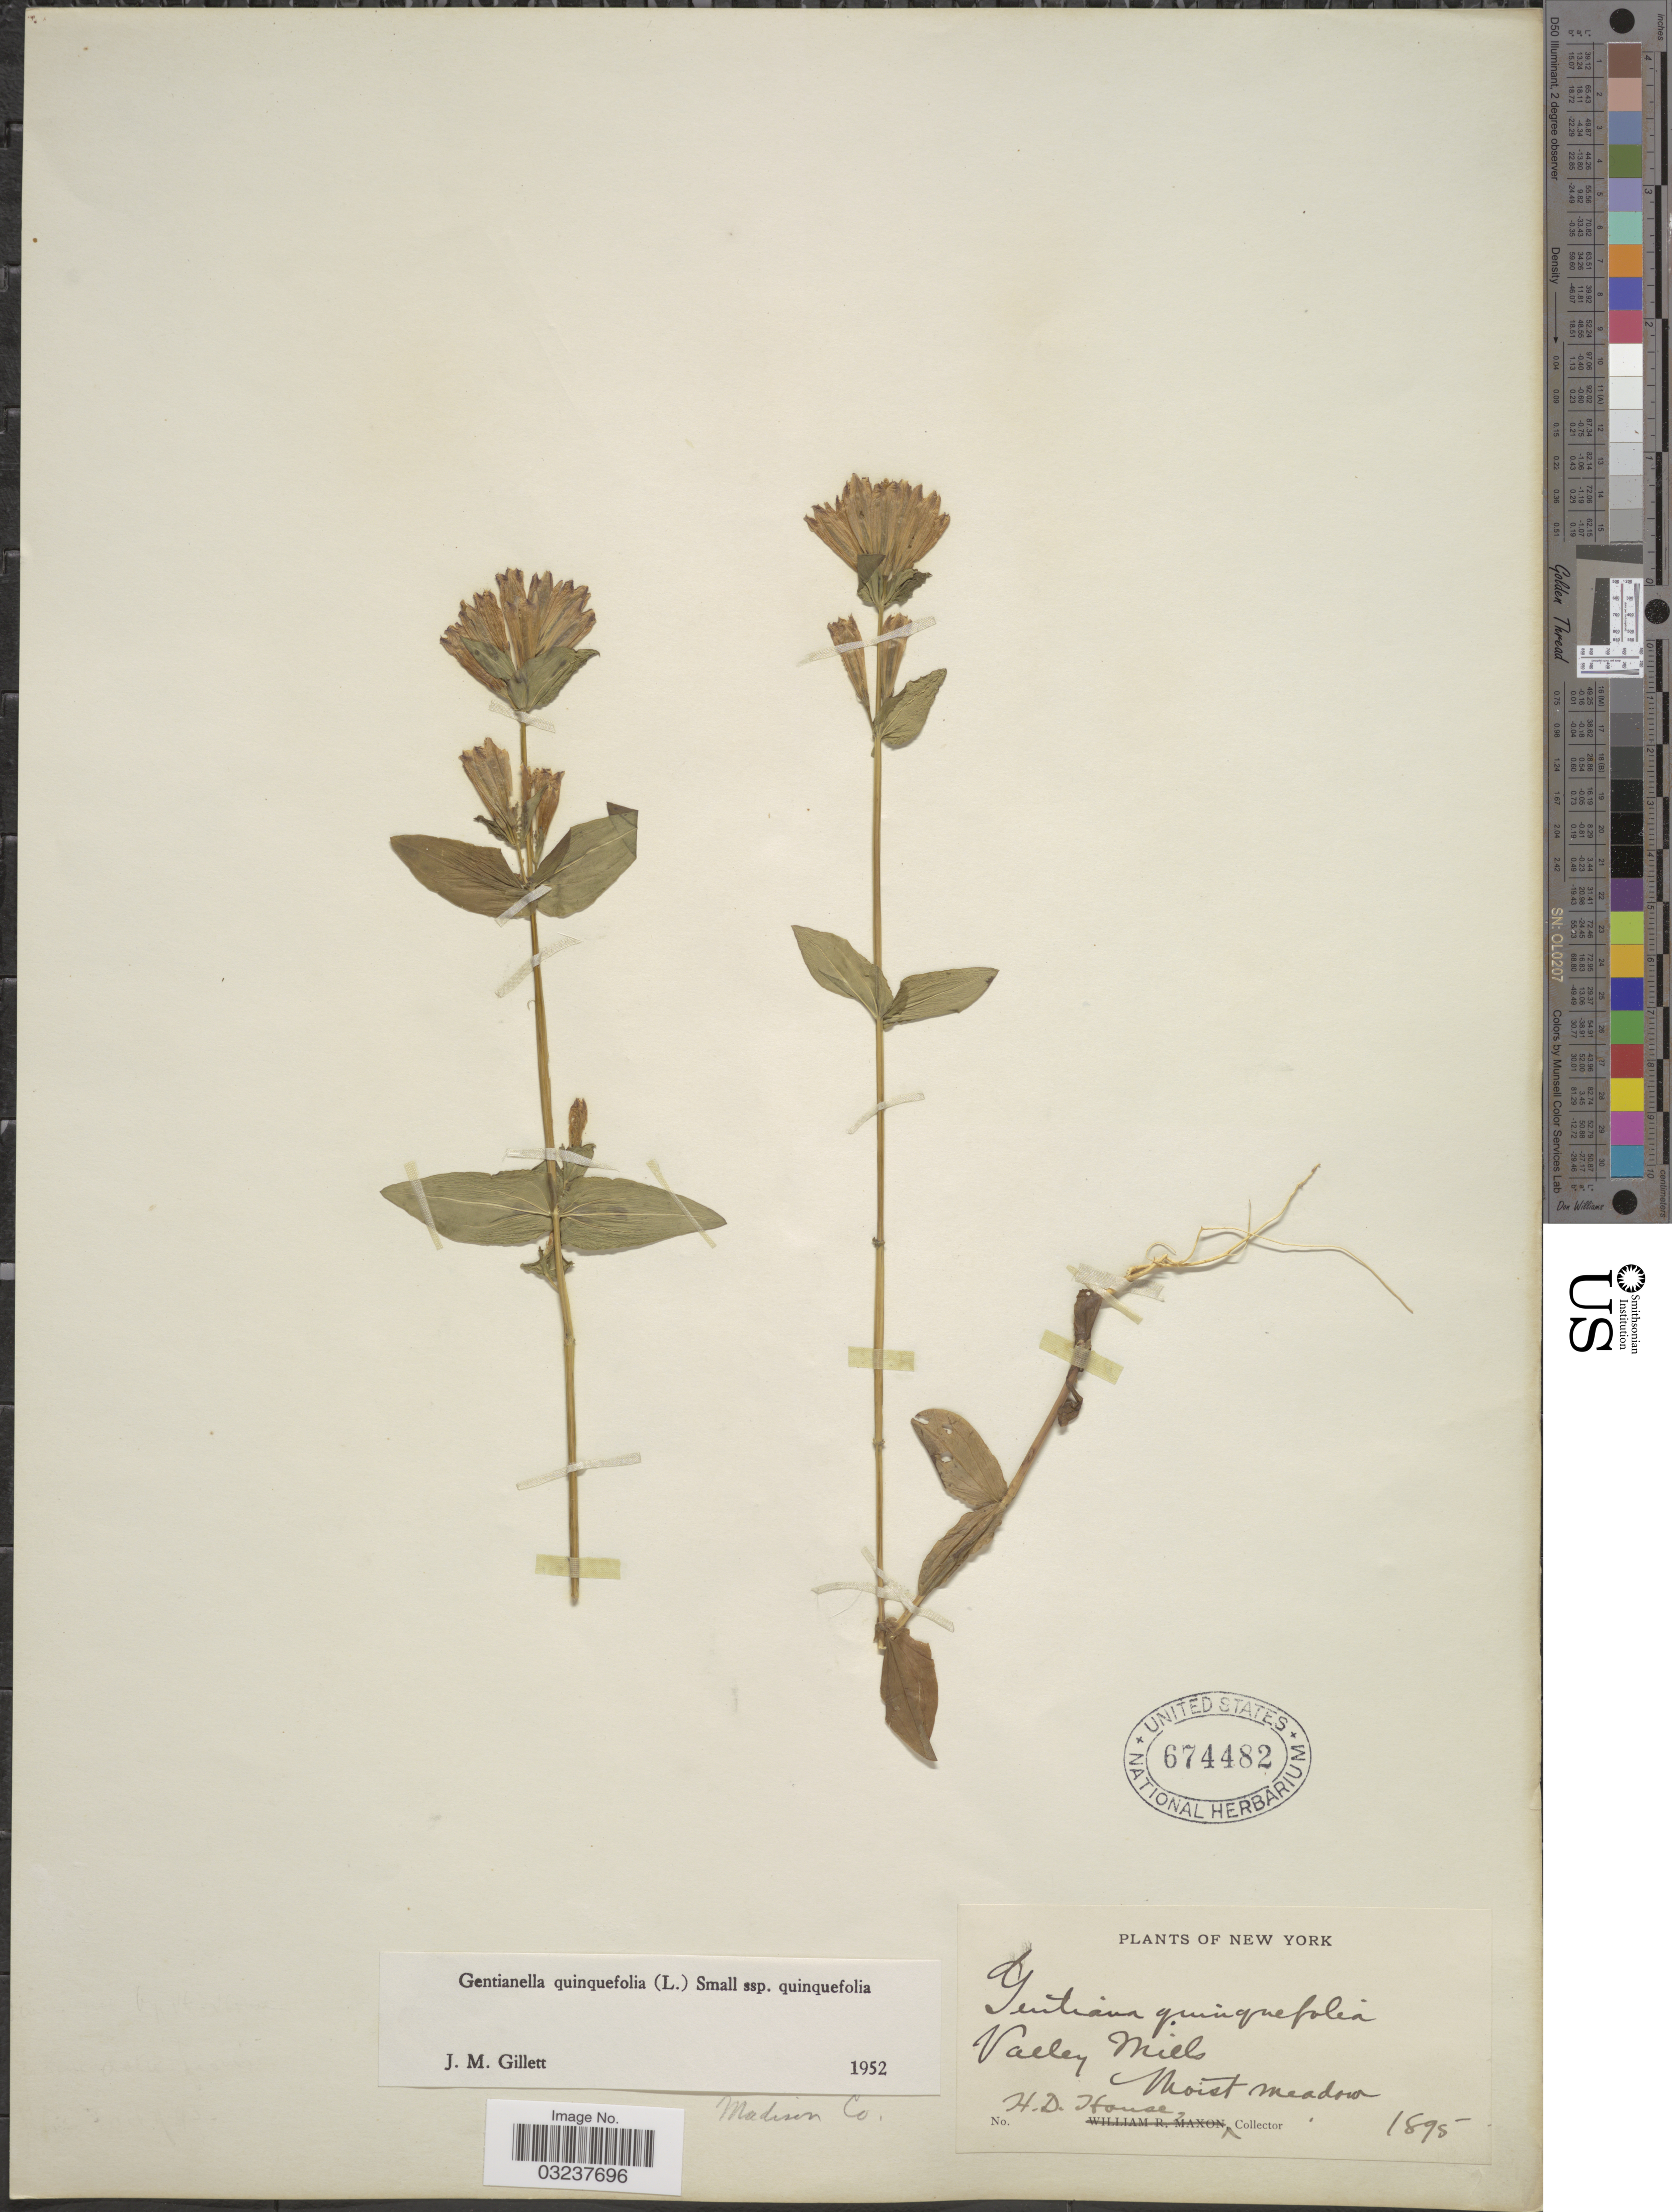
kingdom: Plantae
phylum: Tracheophyta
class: Magnoliopsida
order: Gentianales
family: Gentianaceae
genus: Gentianella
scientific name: Gentianella quinquefolia subsp. quinquefolia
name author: (L.) Small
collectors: H. D. House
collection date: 1895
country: United States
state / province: New York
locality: Valley Mills.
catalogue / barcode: US 674482